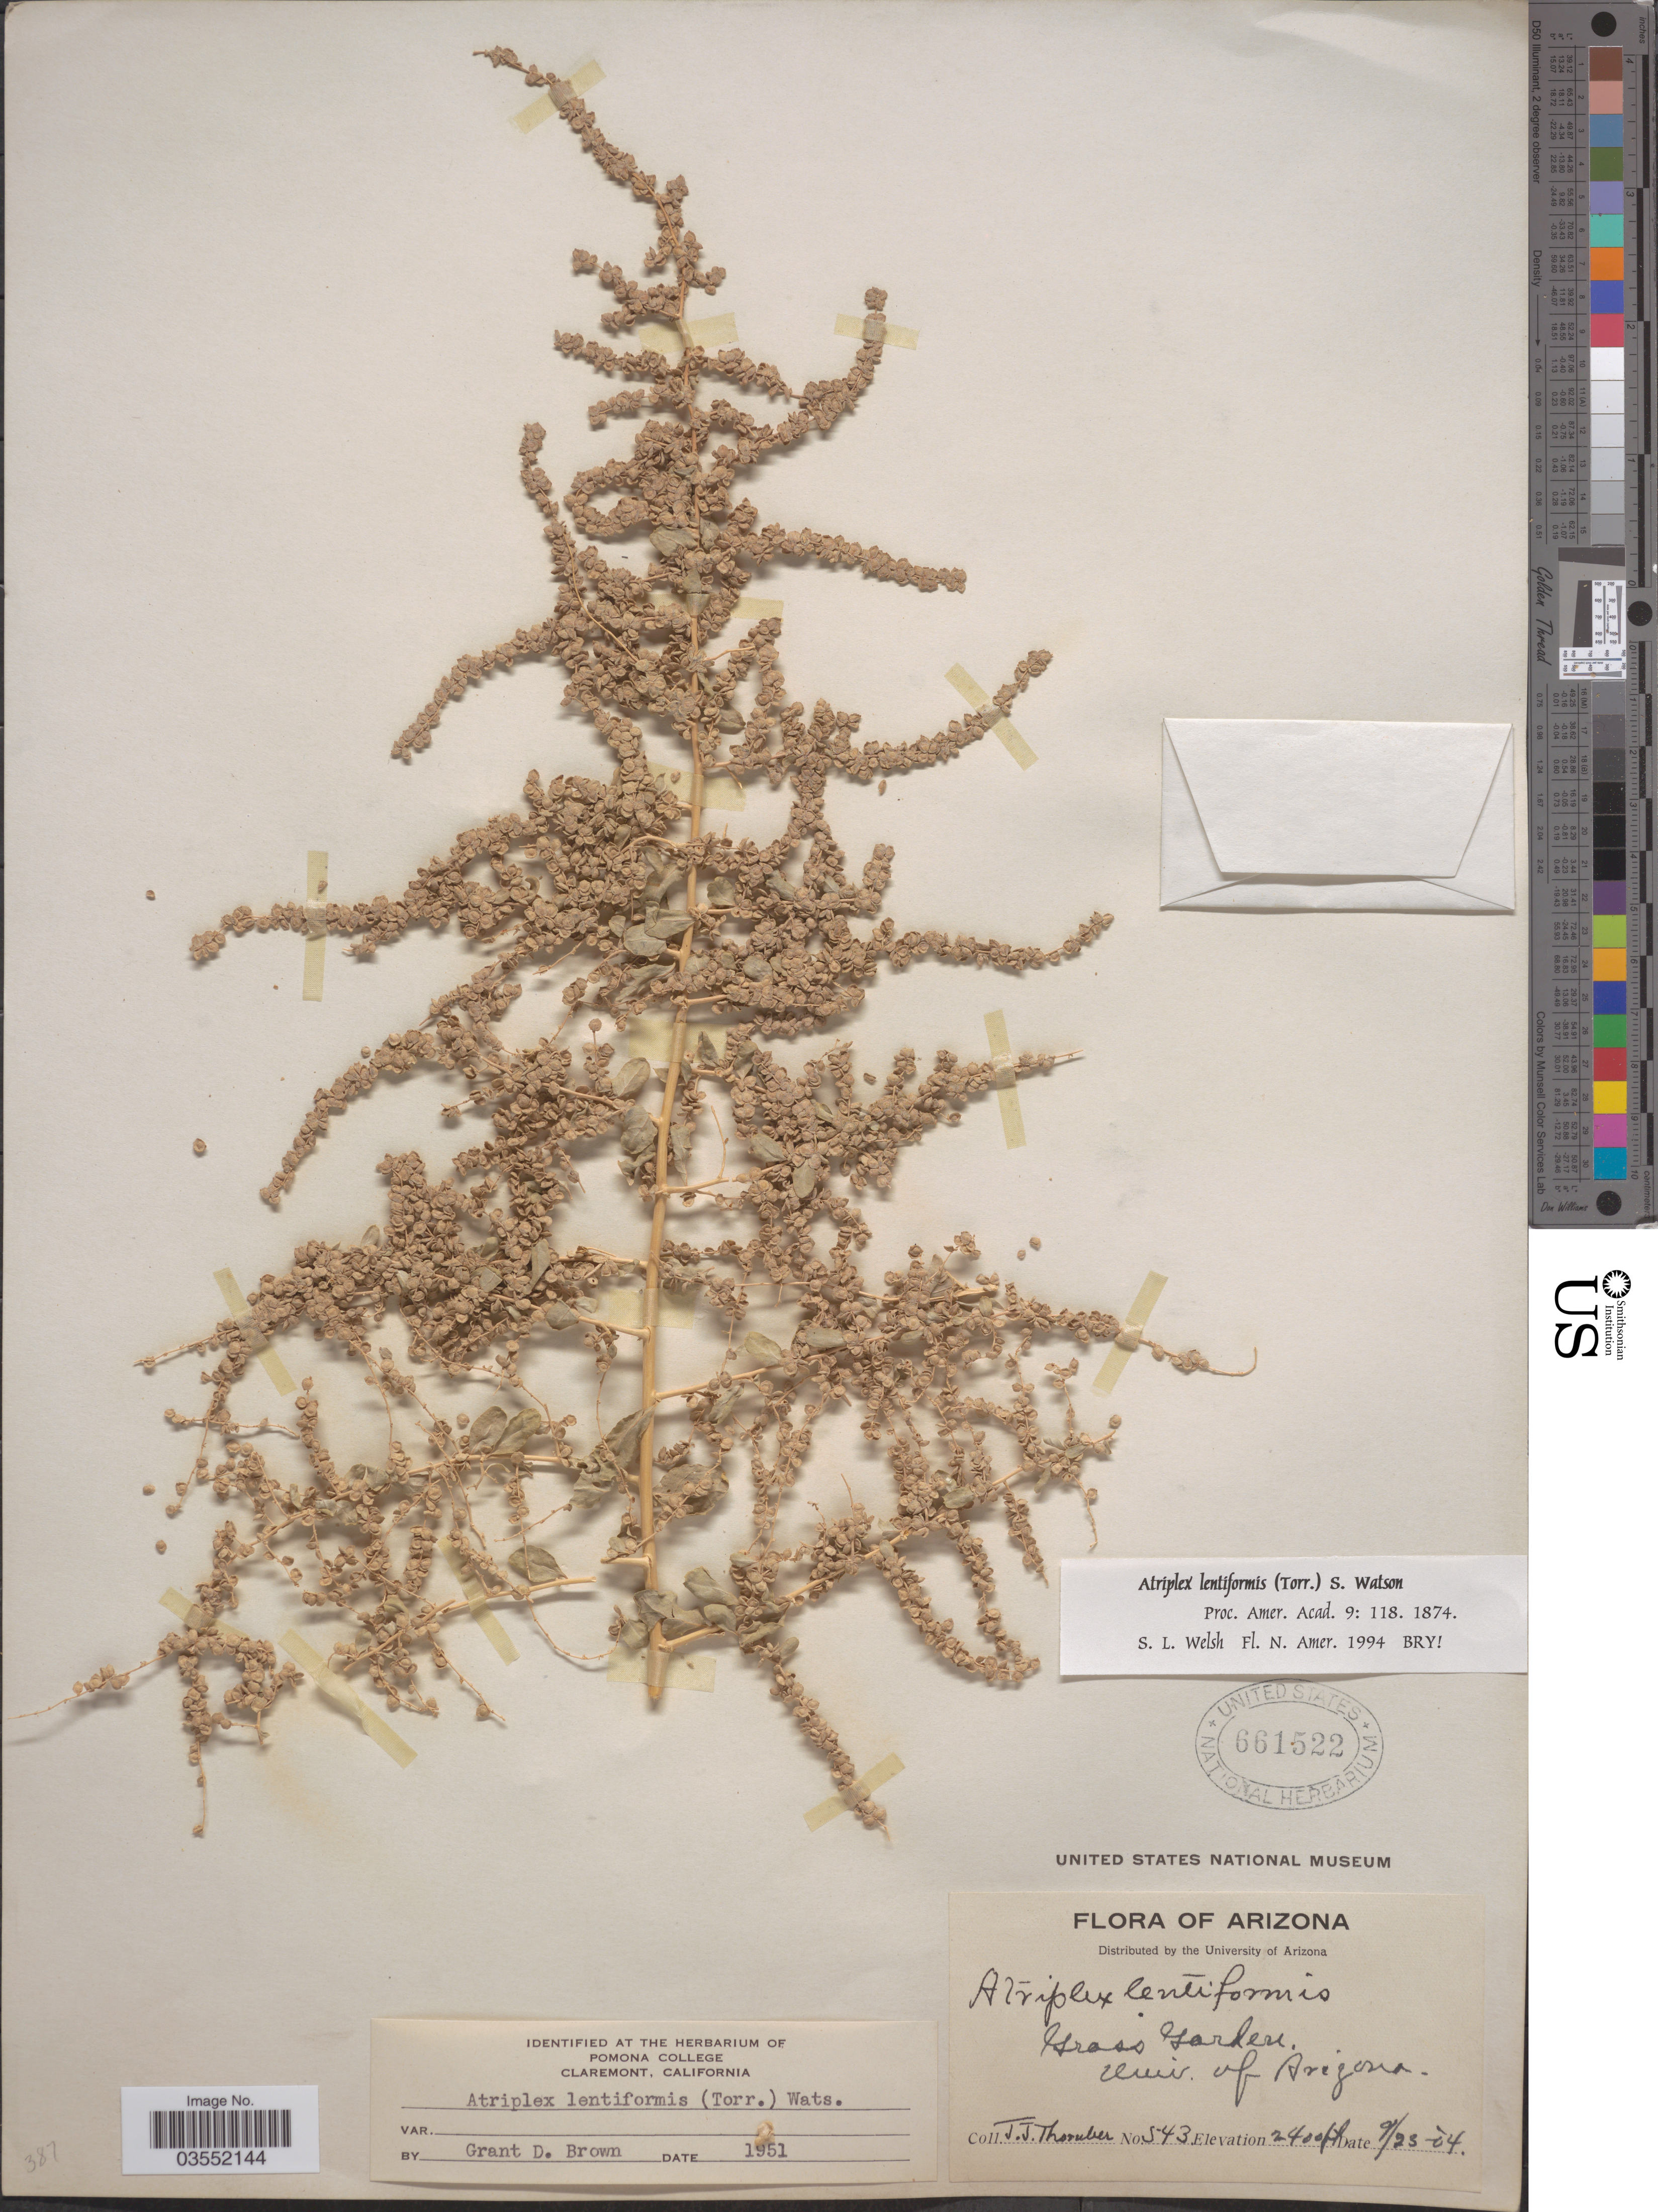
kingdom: Plantae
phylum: Tracheophyta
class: Magnoliopsida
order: Caryophyllales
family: Amaranthaceae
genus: Atriplex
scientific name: Atriplex lentiformis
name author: (Torr.) S. Watson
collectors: J. Thornber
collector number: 543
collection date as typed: Transcribed d/m/y: 23/9/4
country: United States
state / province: Arizona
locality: Grass Garden. Univ. of Arizona.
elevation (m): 732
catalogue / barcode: US 661522